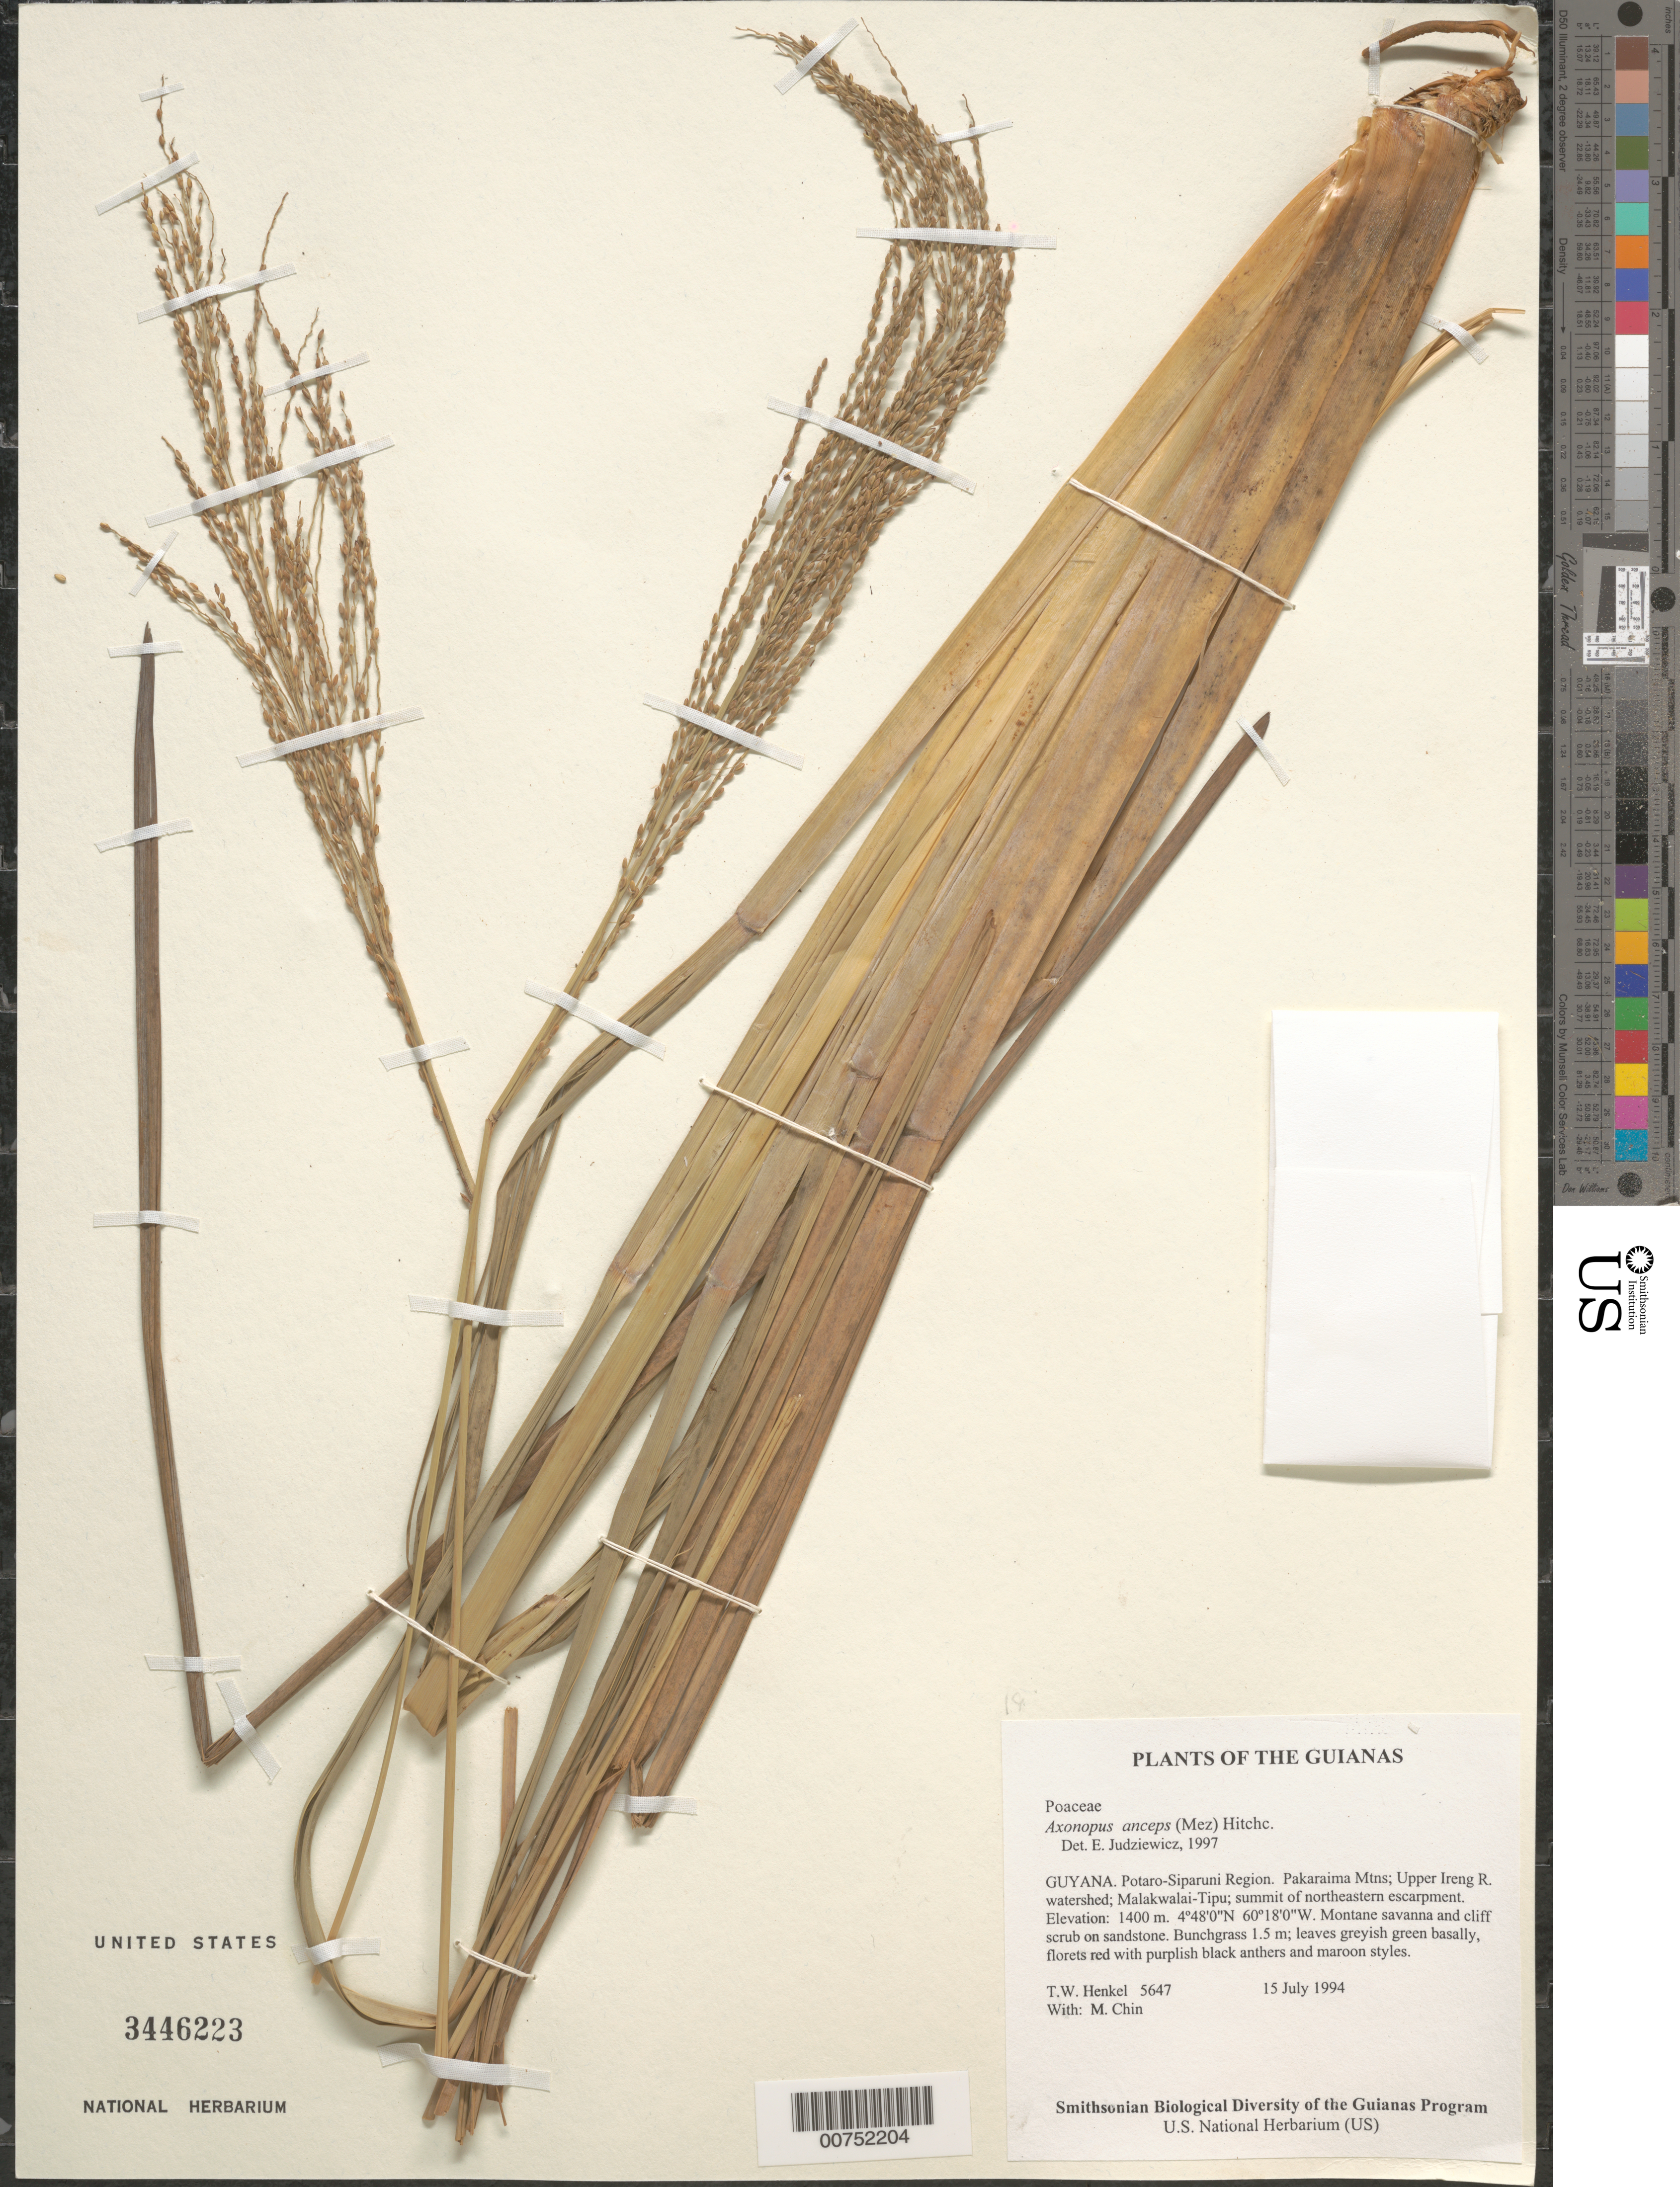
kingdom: Plantae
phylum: Tracheophyta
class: Liliopsida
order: Poales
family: Poaceae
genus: Axonopus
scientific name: Axonopus anceps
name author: (Mez) Hitchc.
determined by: Judziewicz, E. J.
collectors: T. Henkel & M. Chin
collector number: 5647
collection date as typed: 15 July 1994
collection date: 1994-07-15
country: Guyana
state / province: Potaro-Siparuni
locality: Pakaraima Mtns; Upper Ireng R. watershed; Malakwalai-Tipu; summit of northeastern escarpment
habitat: Montane savanna and cliff scrub on sandstone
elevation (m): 1400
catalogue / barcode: US 3446223